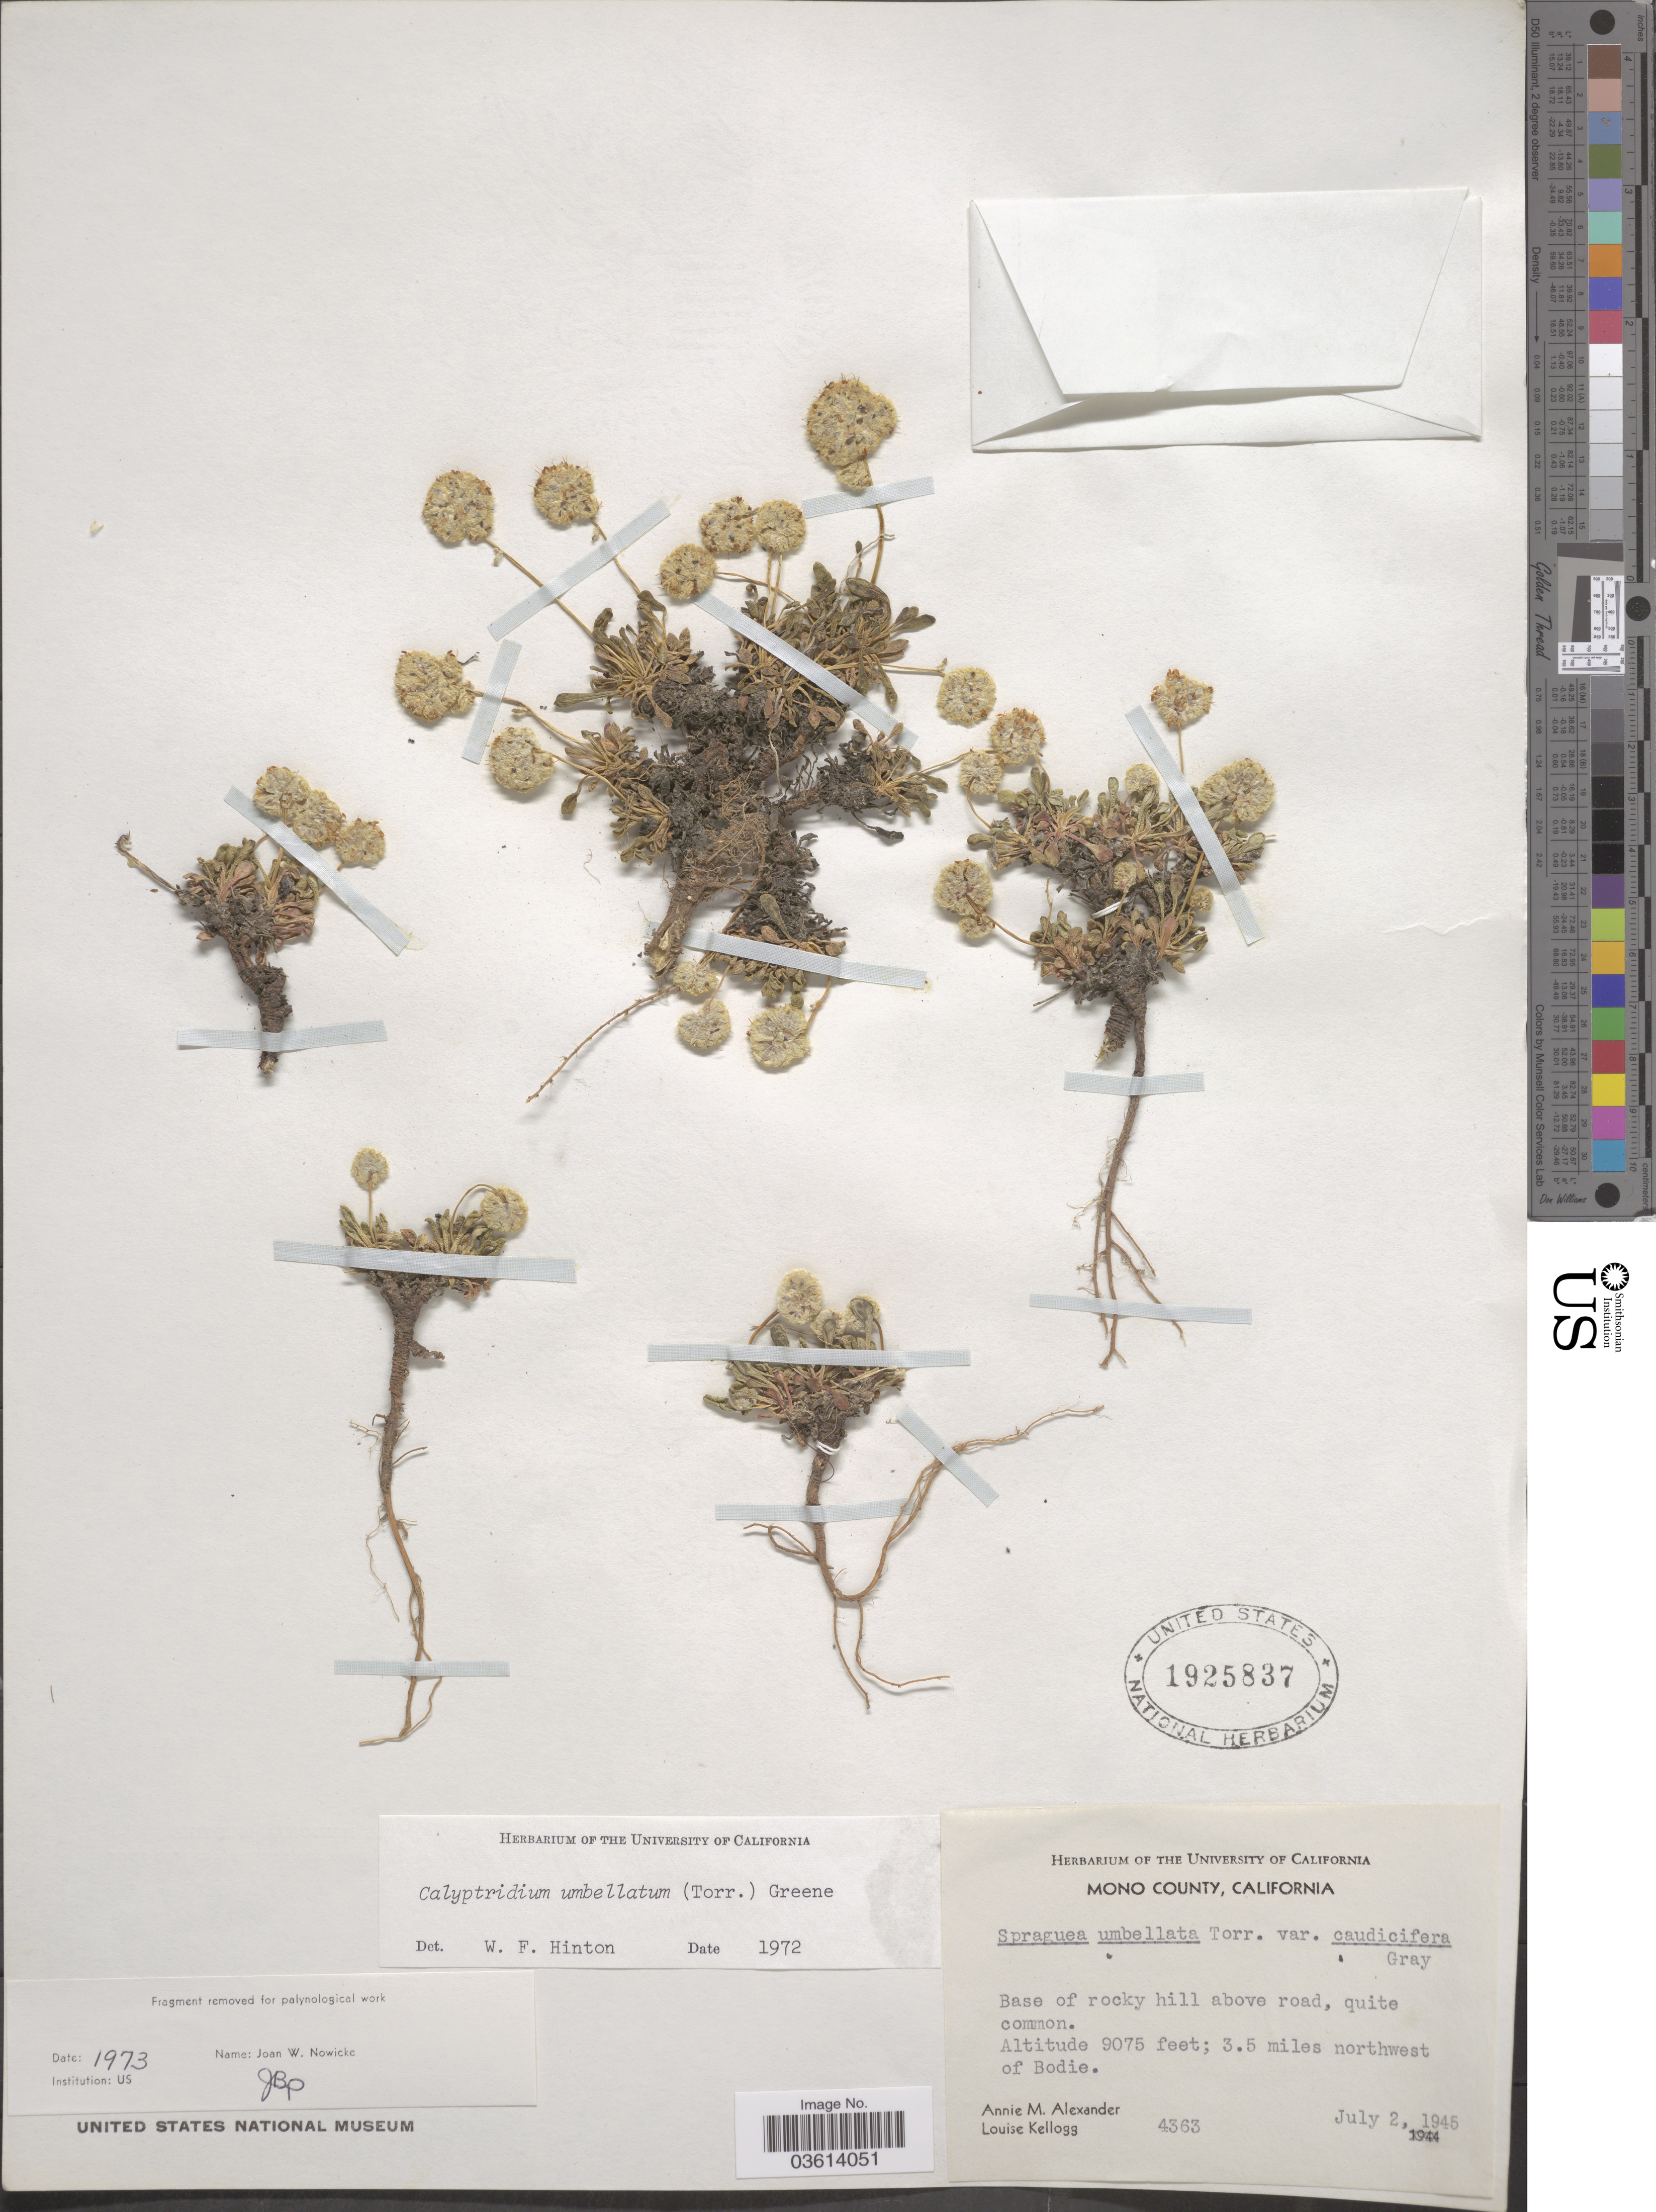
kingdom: Plantae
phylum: Tracheophyta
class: Magnoliopsida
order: Caryophyllales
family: Montiaceae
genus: Calyptridium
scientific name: Calyptridium umbellatum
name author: (Torr.) Greene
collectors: A. M. Alexander & L. Kellogg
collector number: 4363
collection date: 1945-07-02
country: United States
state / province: California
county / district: Mono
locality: Mono County. 3.5 miles northwest of Bodie.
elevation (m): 2766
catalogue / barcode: US 1925837